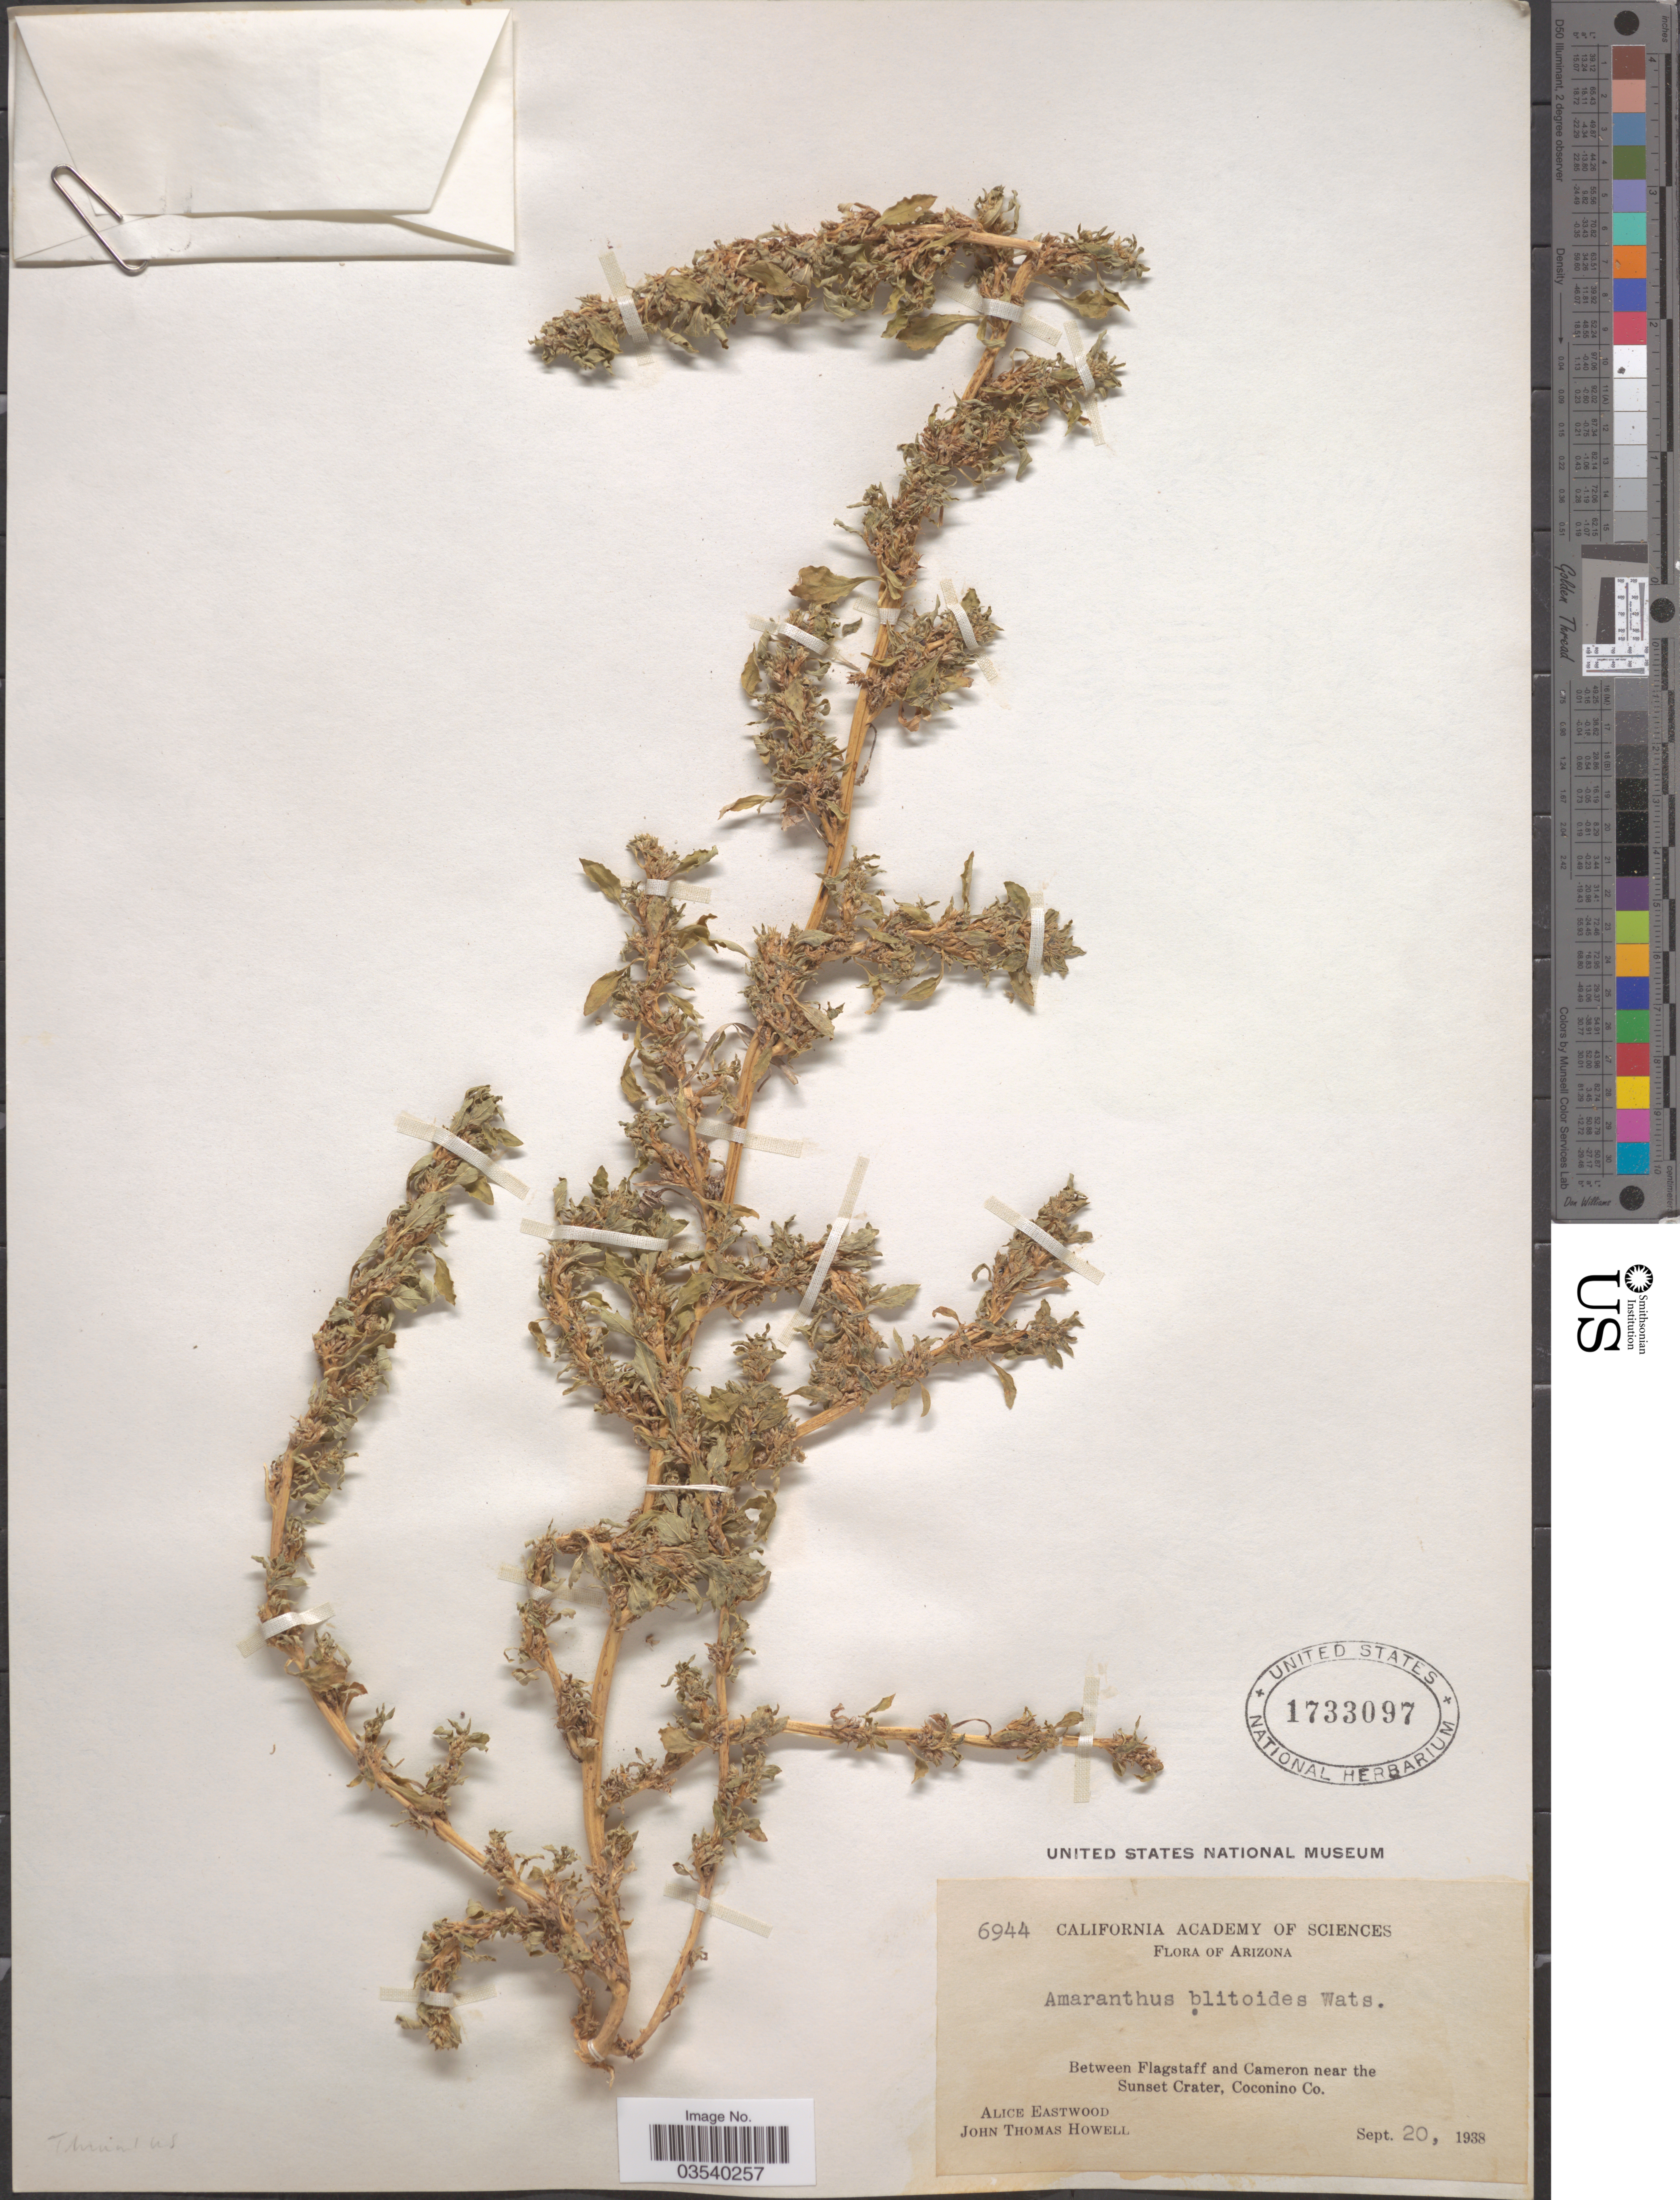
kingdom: Plantae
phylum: Tracheophyta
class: Magnoliopsida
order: Caryophyllales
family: Amaranthaceae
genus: Amaranthus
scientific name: Amaranthus blitoides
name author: S. Watson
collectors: A. Eastwood & J. T. Howell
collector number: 6944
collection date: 1938-09-20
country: United States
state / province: Arizona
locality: Between Flagstaff and Cameron near the Sunset Crater, Coconino Co.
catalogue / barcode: US 1733097